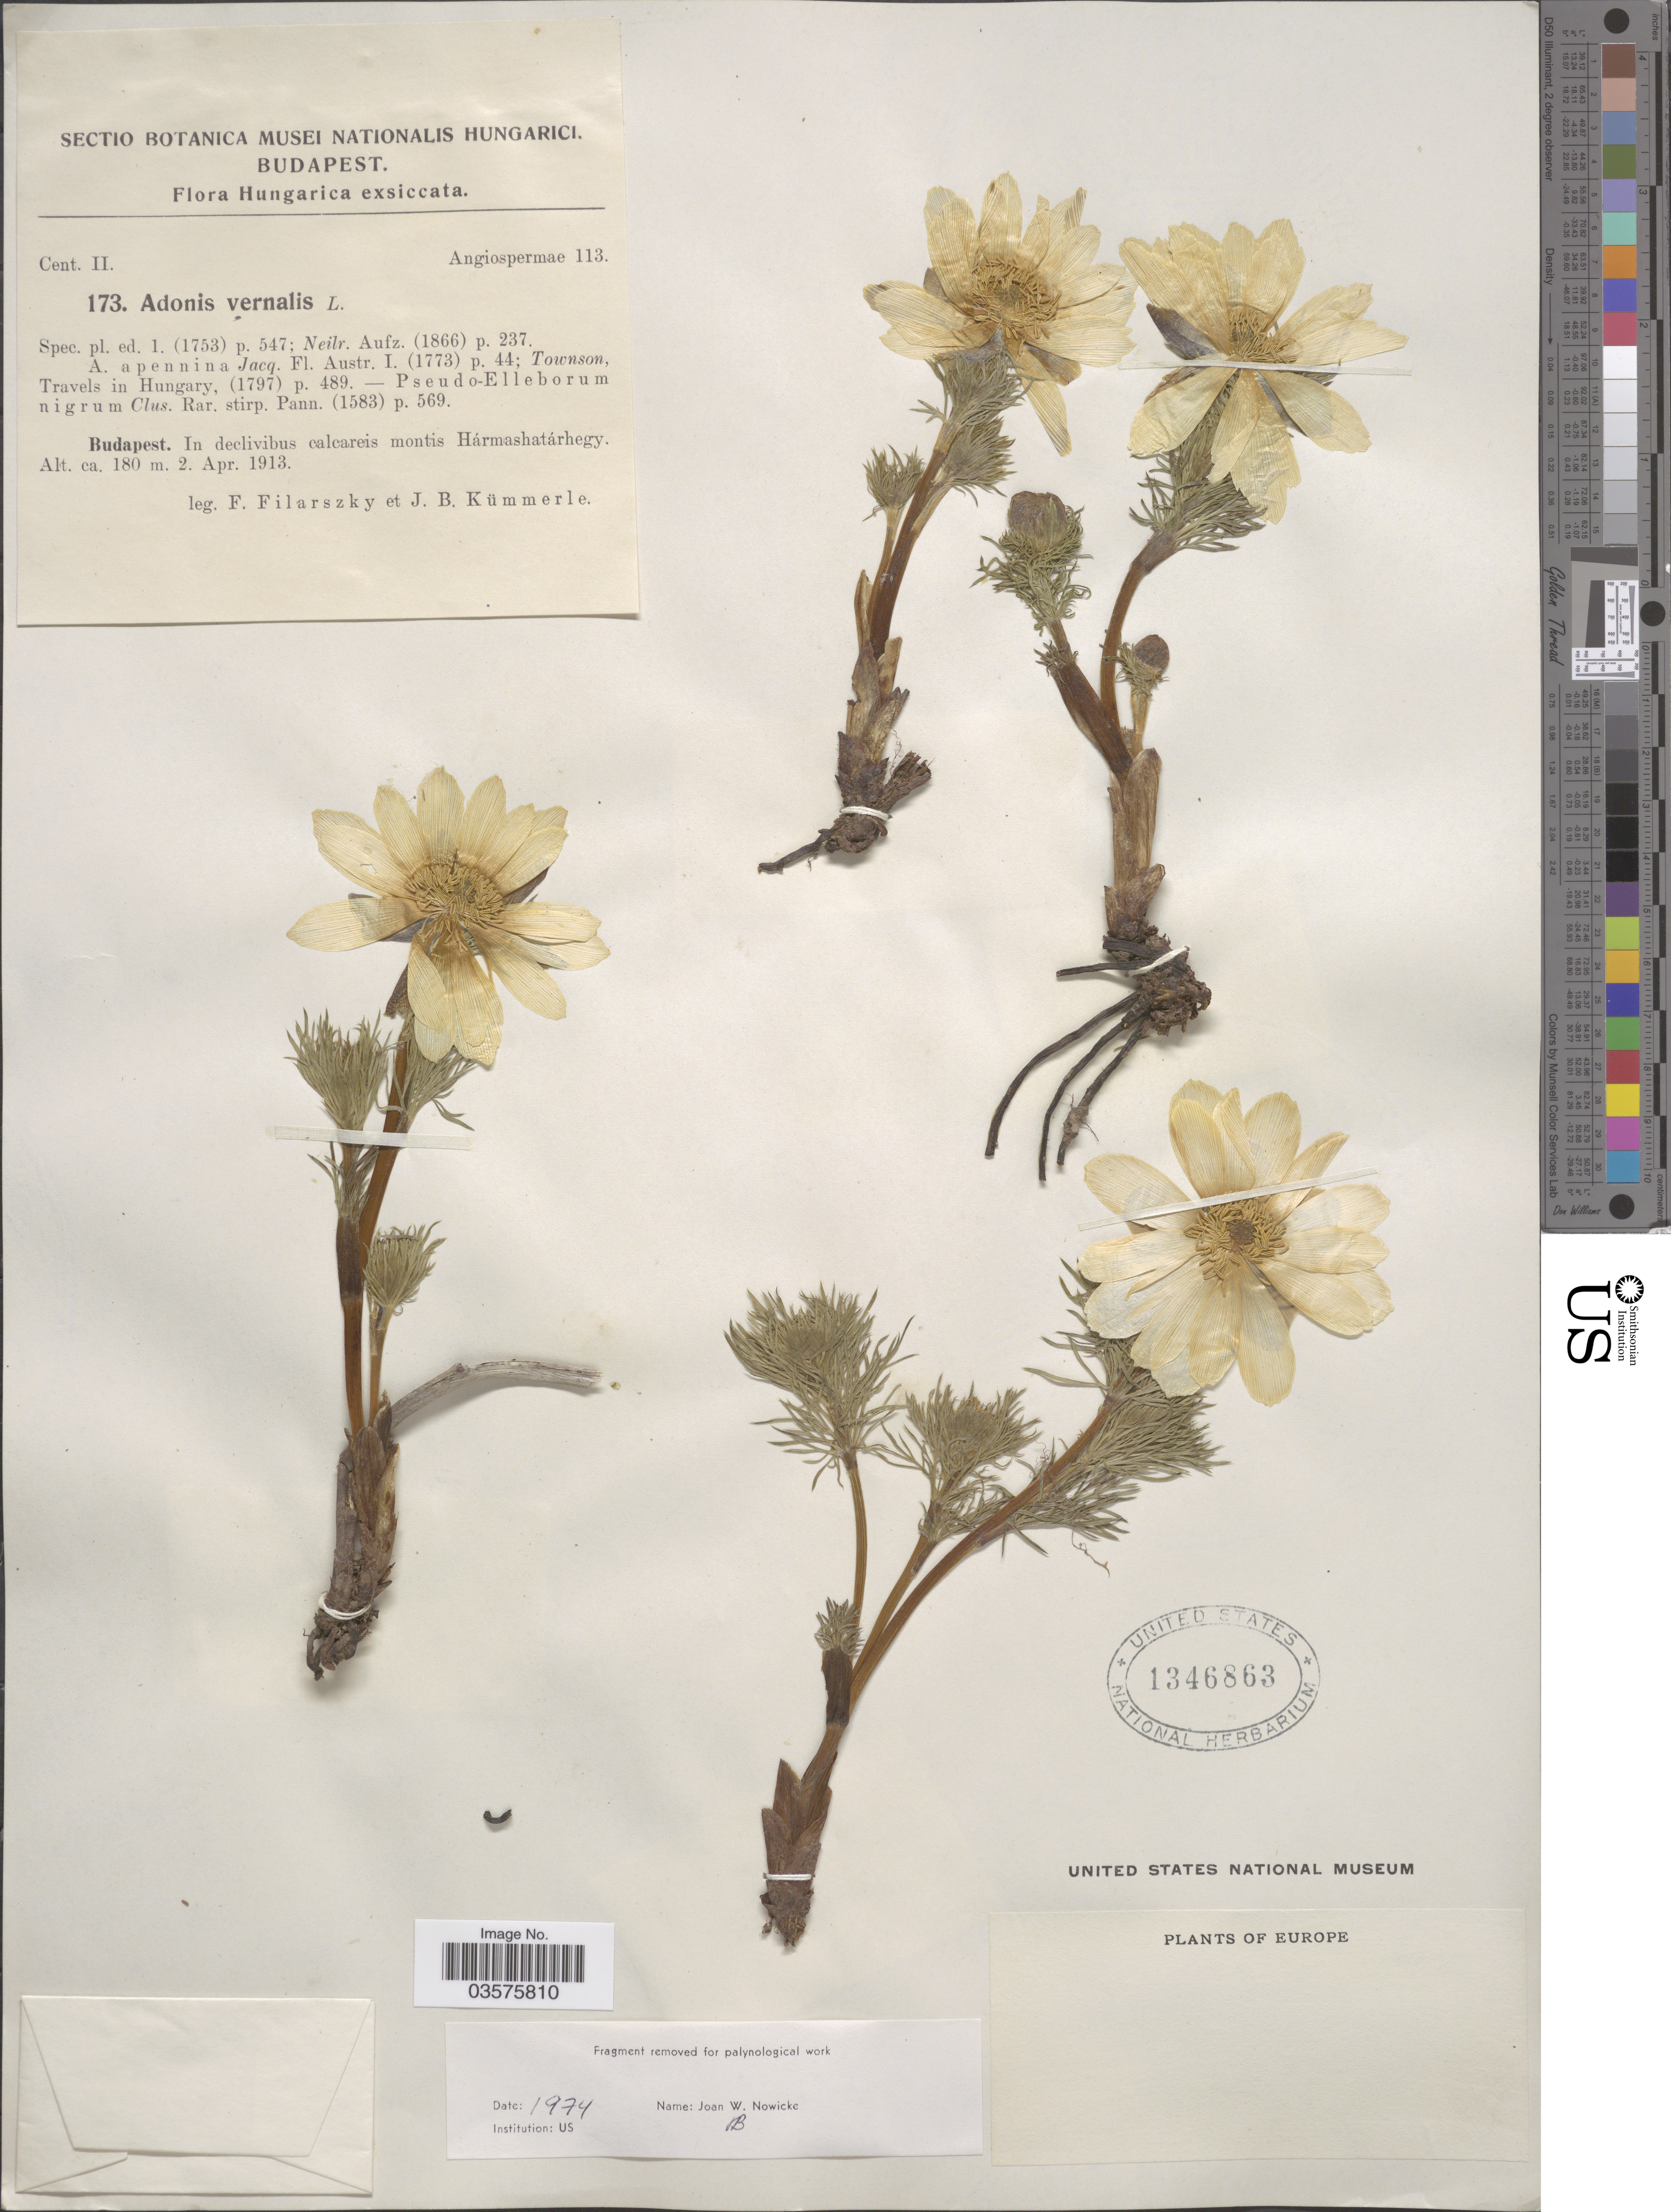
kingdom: Plantae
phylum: Tracheophyta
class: Magnoliopsida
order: Ranunculales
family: Ranunculaceae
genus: Adonis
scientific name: Adonis vernalis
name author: L.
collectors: F. Filarszky & J. Kummerle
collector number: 173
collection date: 1913-04-02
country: Hungary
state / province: Budapest, Capital District of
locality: Budapest. In declivibus calcareis montis Hármashatárhegy.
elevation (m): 180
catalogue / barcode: US 1346863